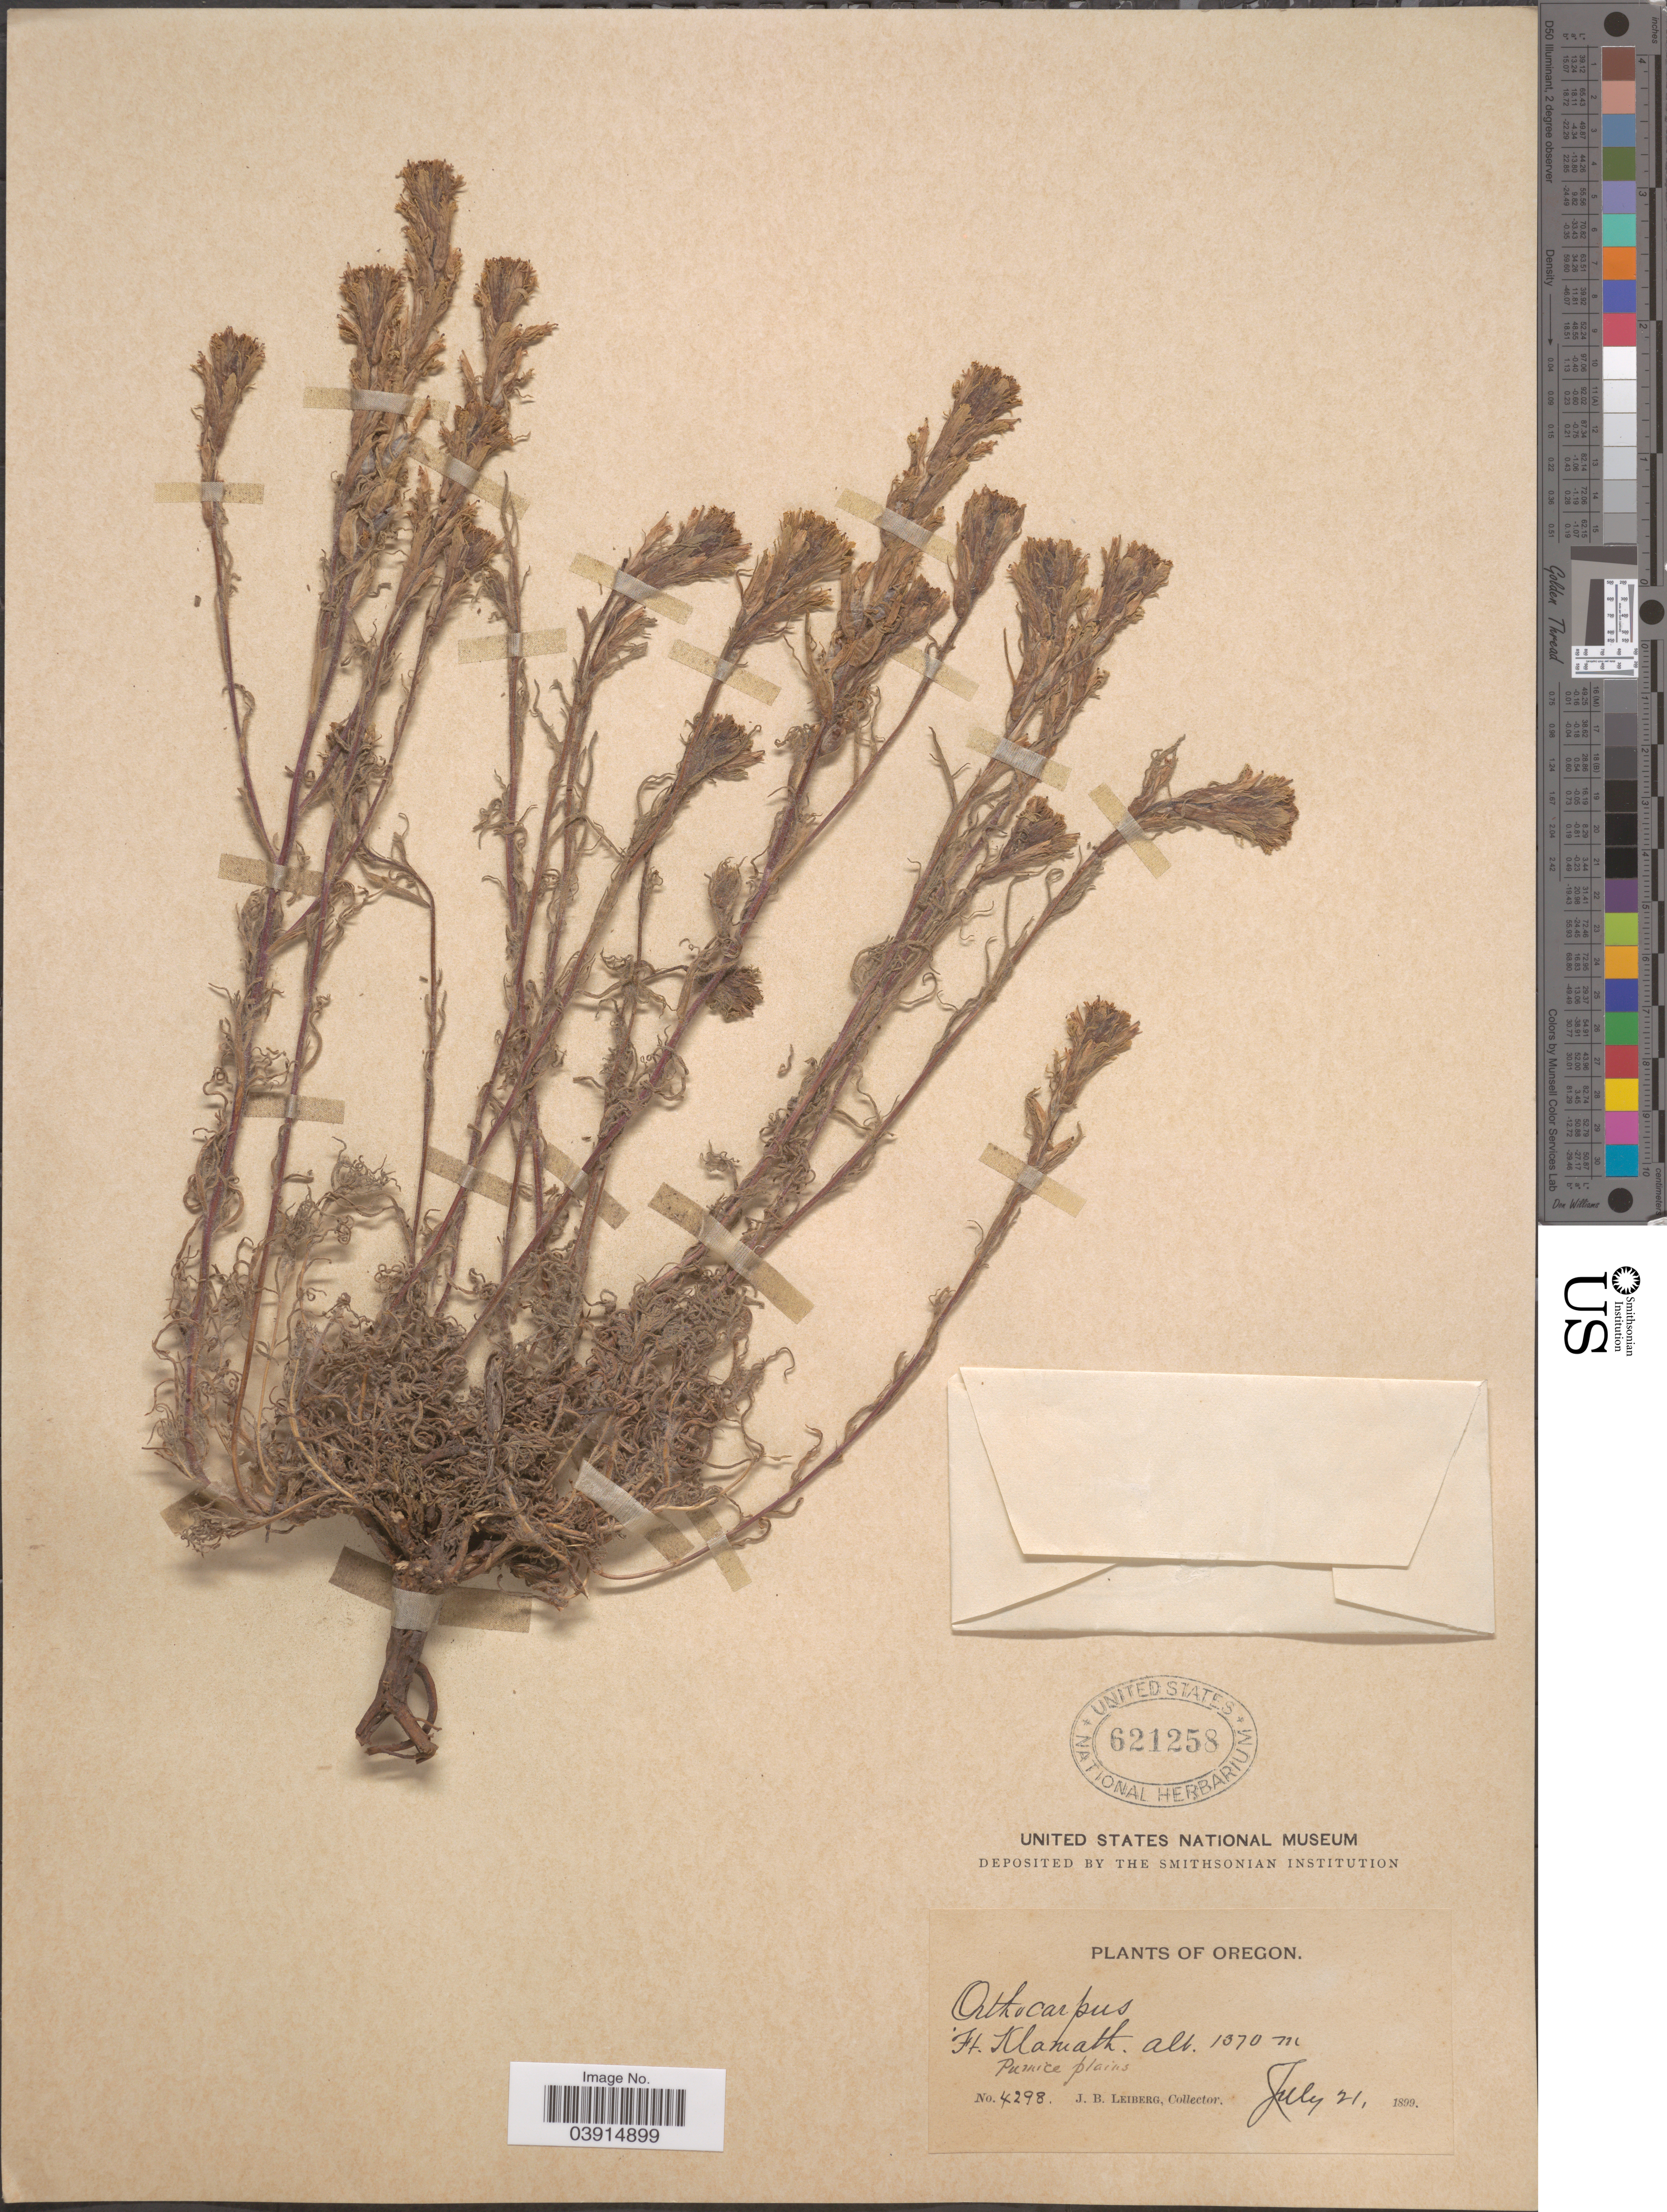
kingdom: Plantae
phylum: Tracheophyta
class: Magnoliopsida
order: Lamiales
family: Orobanchaceae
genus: Castilleja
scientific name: Castilleja sp.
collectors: J. B. Leiberg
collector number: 4298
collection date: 1899-07-21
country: United States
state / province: Oregon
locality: Ft. Klamath. Pumice plains.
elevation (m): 1370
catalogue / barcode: US 621258